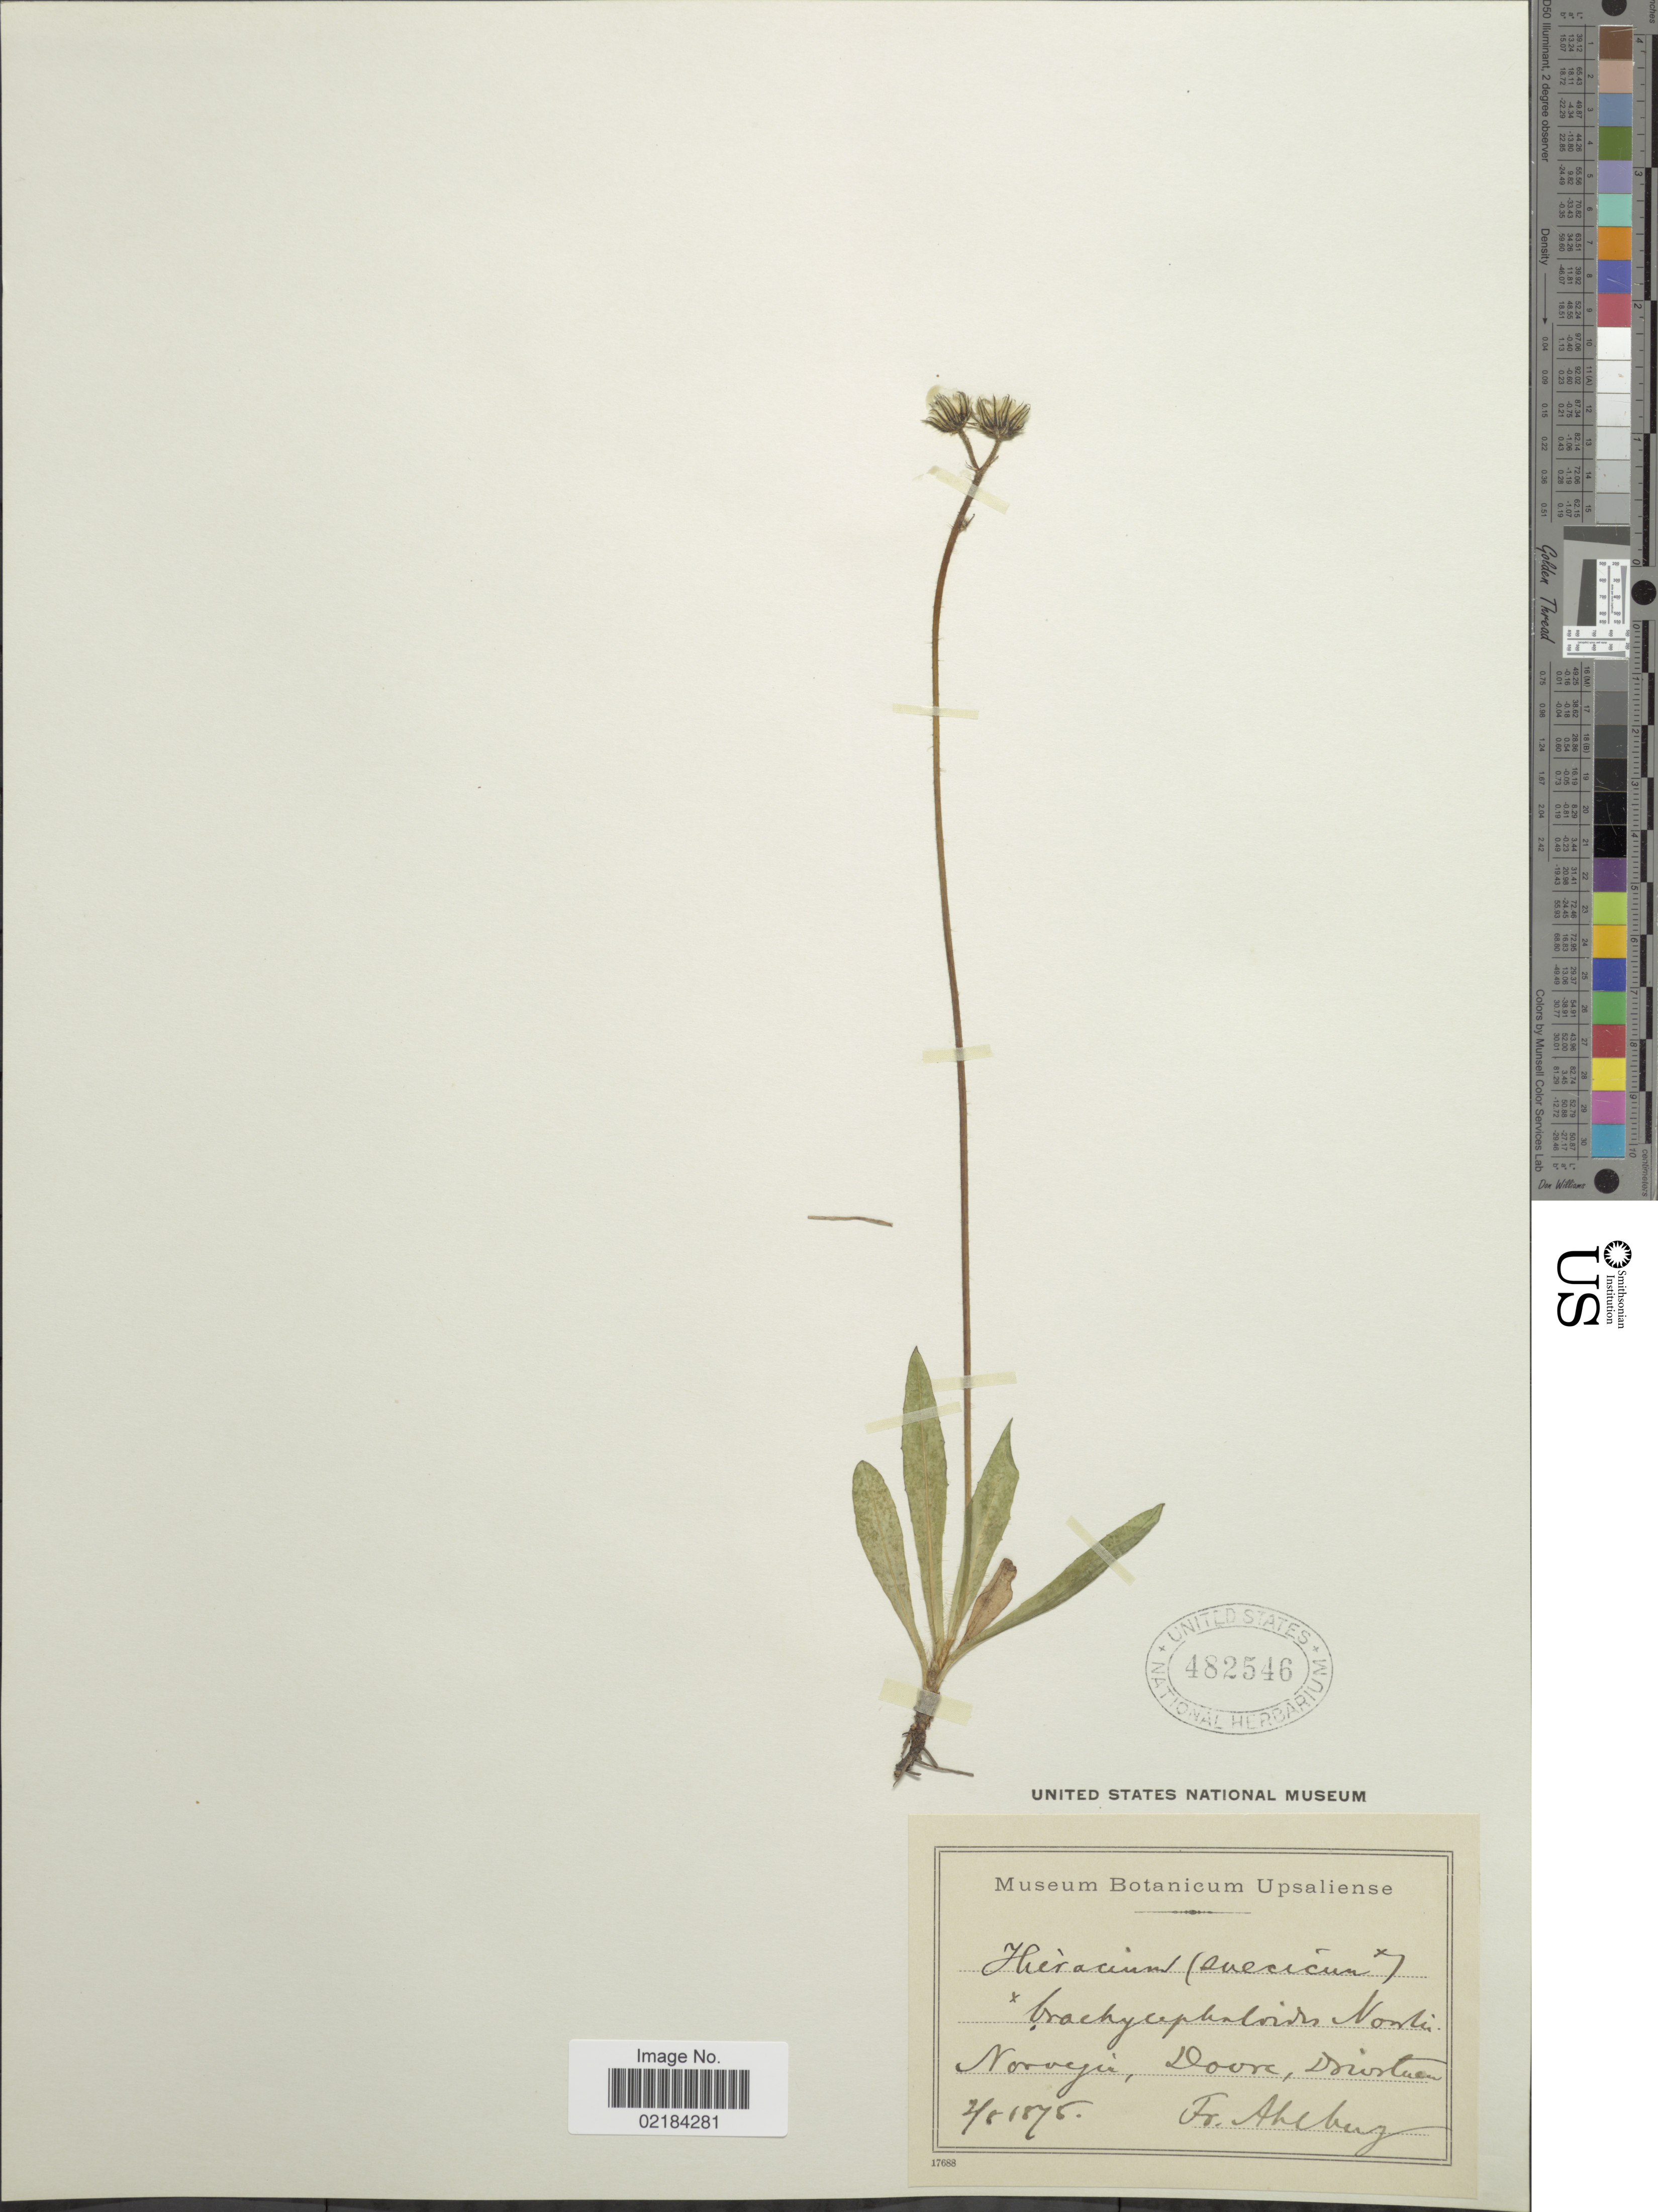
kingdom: Plantae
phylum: Tracheophyta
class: Magnoliopsida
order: Asterales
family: Asteraceae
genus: Pilosella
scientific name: Pilosella dubia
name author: (L.) F.W. Schultz & Sch. Bip.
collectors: F. Ahlberg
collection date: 1875-08-02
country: Norway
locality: Norvegia, Dovre, Drivstuen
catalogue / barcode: US 482546